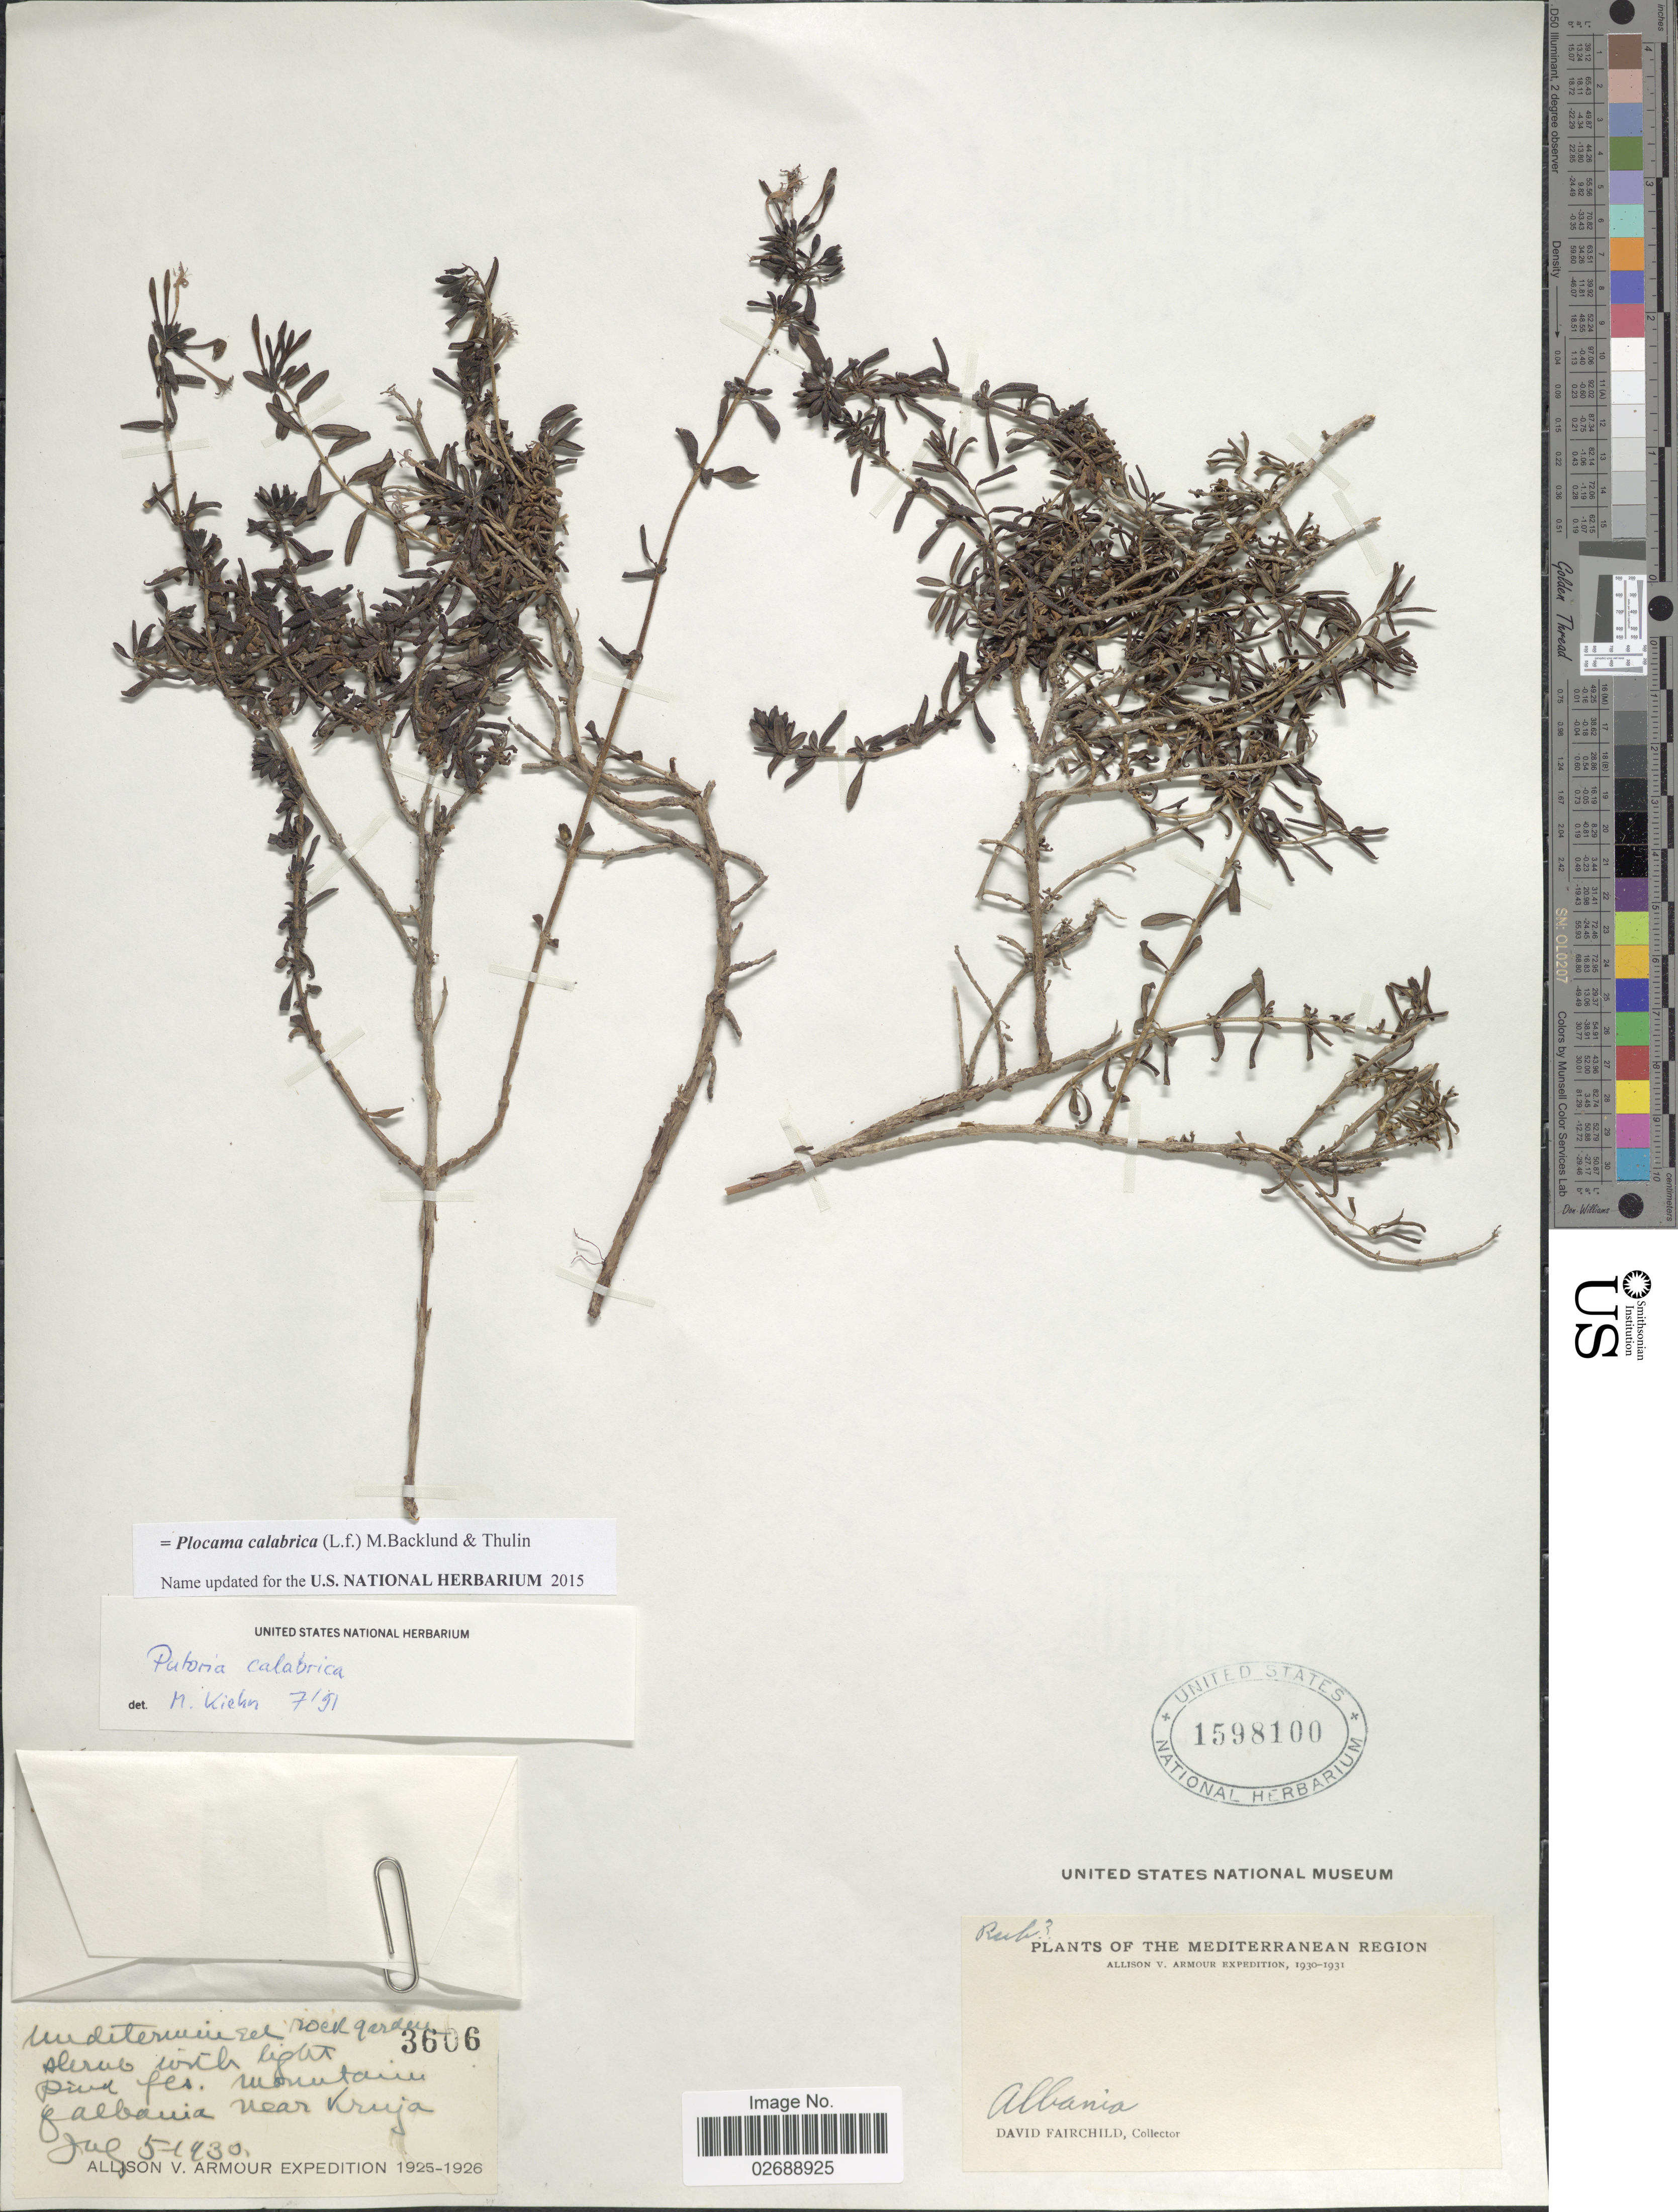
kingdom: Plantae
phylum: Tracheophyta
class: Magnoliopsida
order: Gentianales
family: Rubiaceae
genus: Plocama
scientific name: Plocama calabrica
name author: (L. f.) M.Backlund & Thulin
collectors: D. Fairchild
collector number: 3606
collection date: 1930-07-05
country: Albania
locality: Mountain of Albania near Kruja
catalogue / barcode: US 1598100